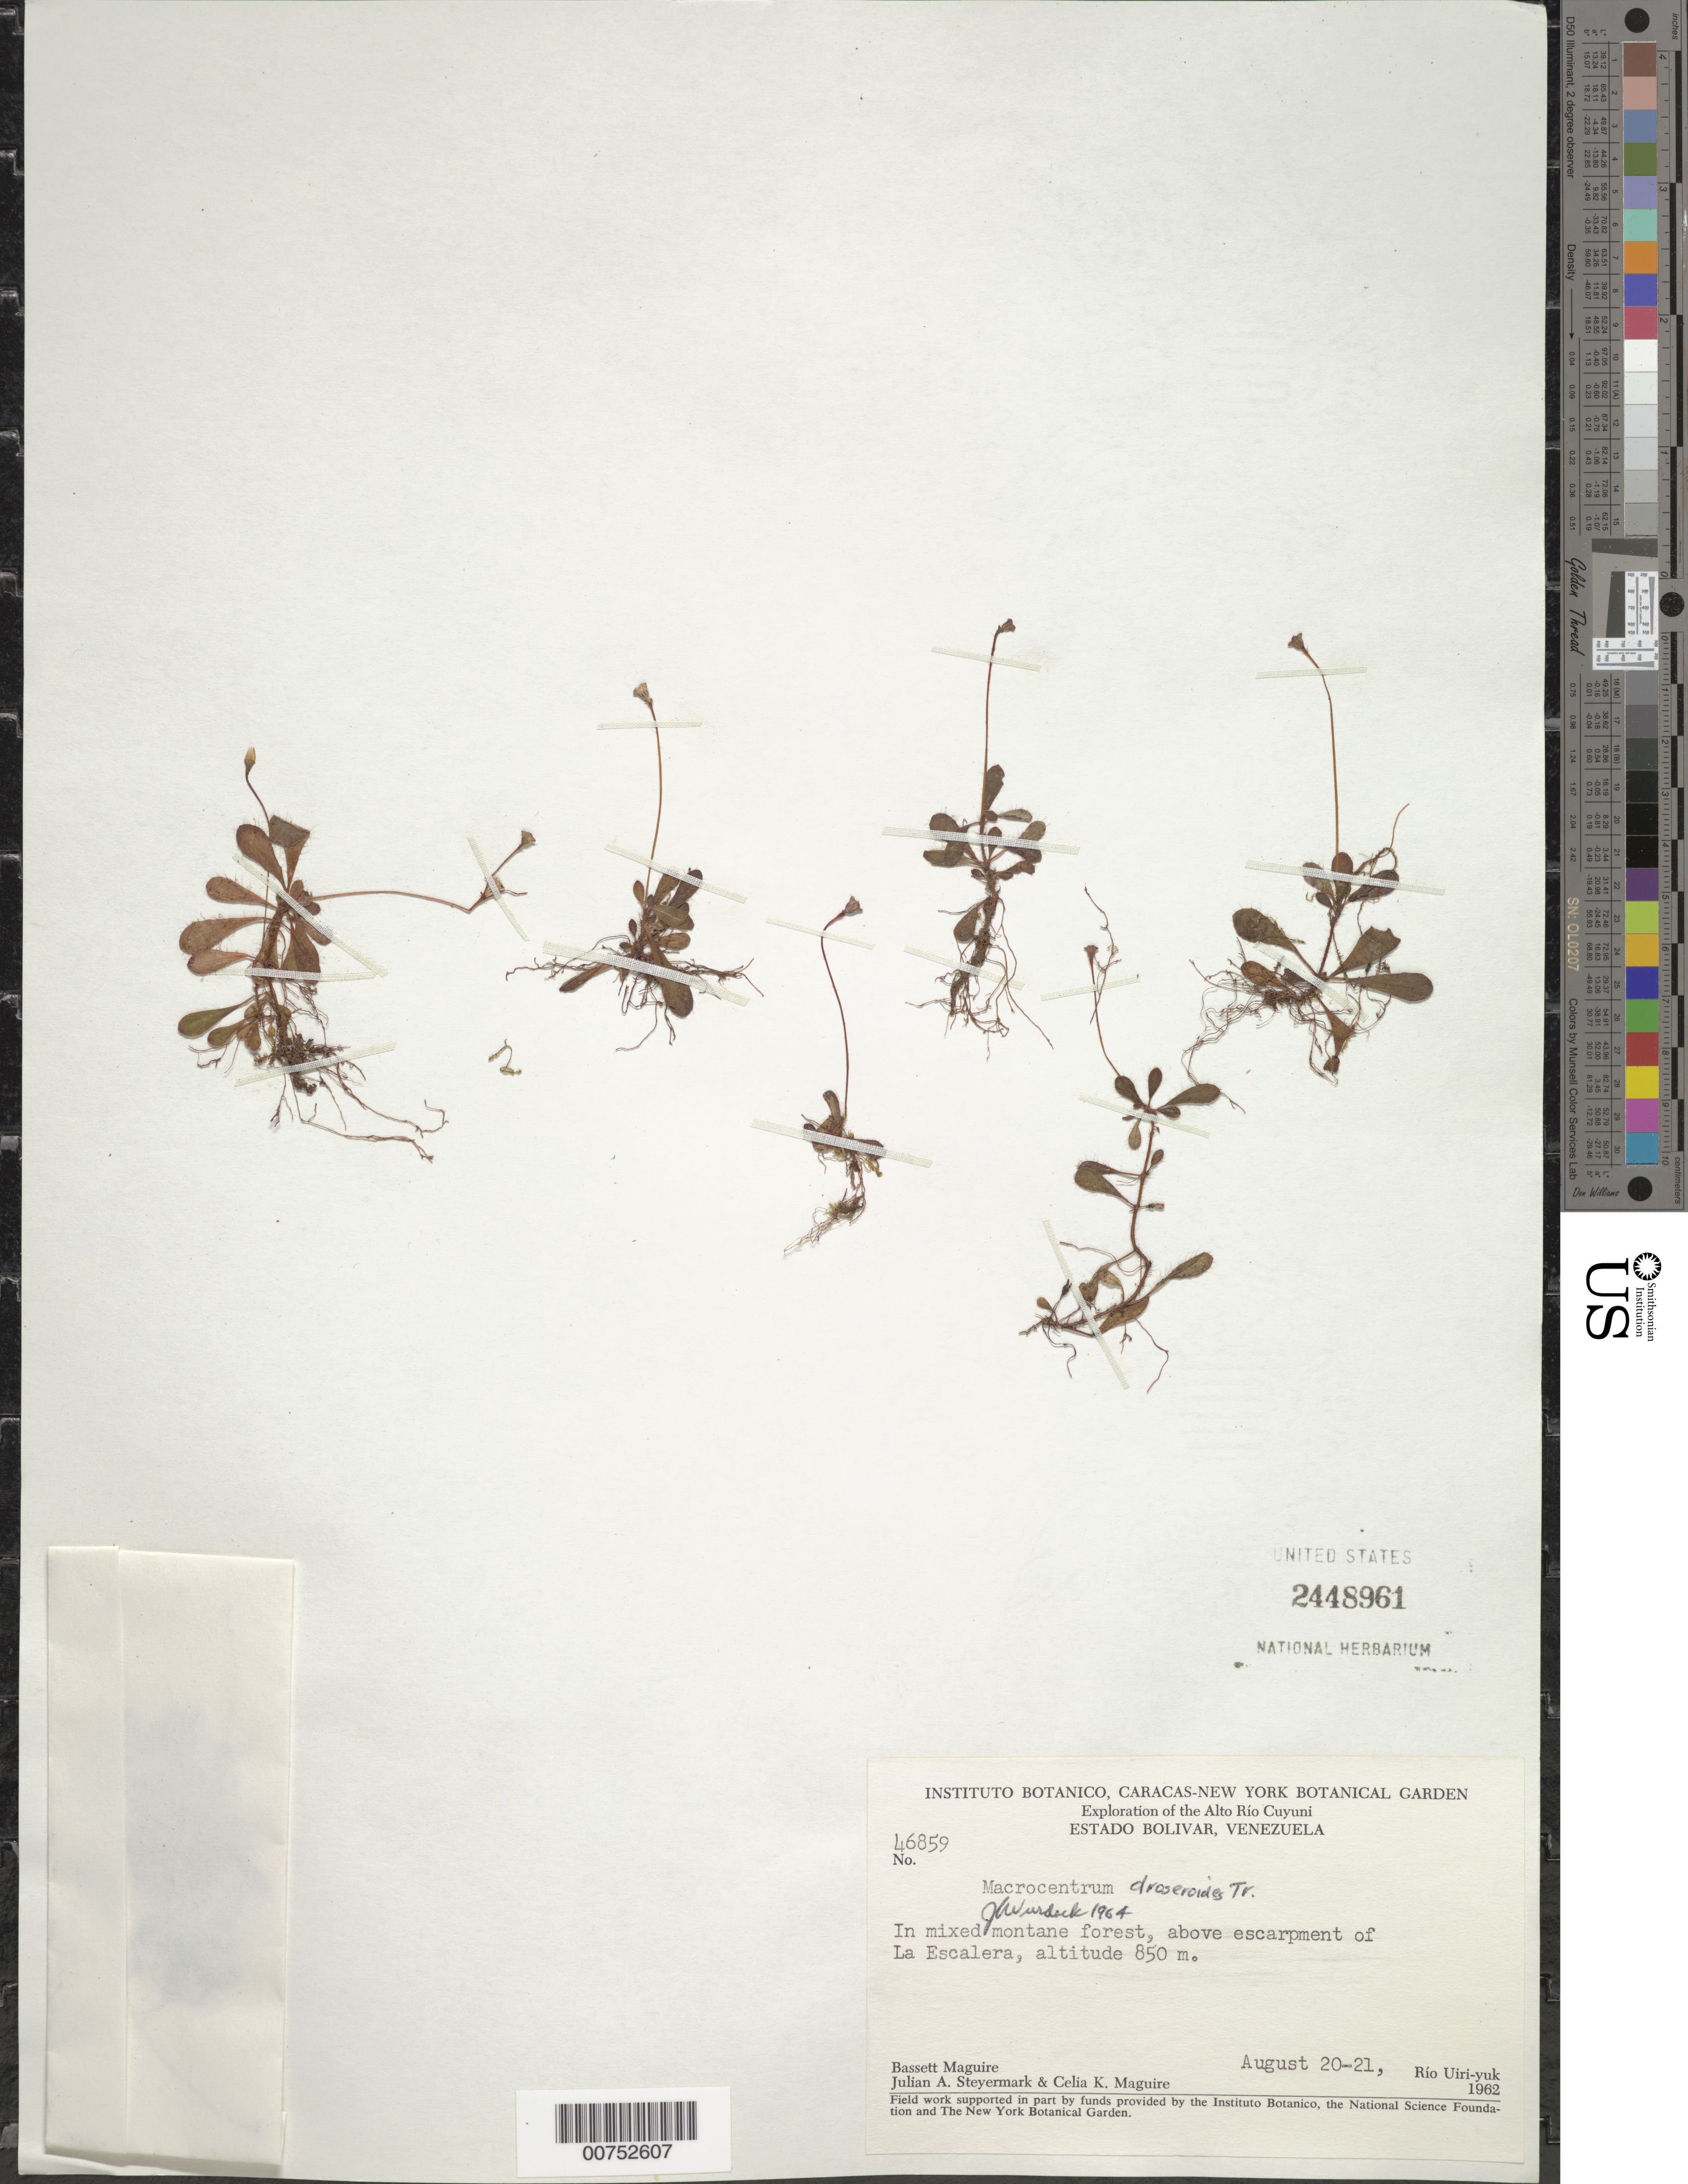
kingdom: Plantae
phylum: Tracheophyta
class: Magnoliopsida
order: Myrtales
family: Melastomataceae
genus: Macrocentrum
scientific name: Macrocentrum droseroides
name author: Triana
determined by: Wurdack, John J., (US), US (UNITED STATES)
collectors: B. Maguire, C. K. Maguire & J. Steyermark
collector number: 46859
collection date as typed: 20-Aug-62 to 21-Aug-62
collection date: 1962-08-20/1962-08-21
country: Venezuela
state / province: Bolívar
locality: Alto Río Cuyuni, Río Uiri-yuk, La Escalera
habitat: Mixed montane forest, above escarpment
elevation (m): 850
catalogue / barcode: US 2448961